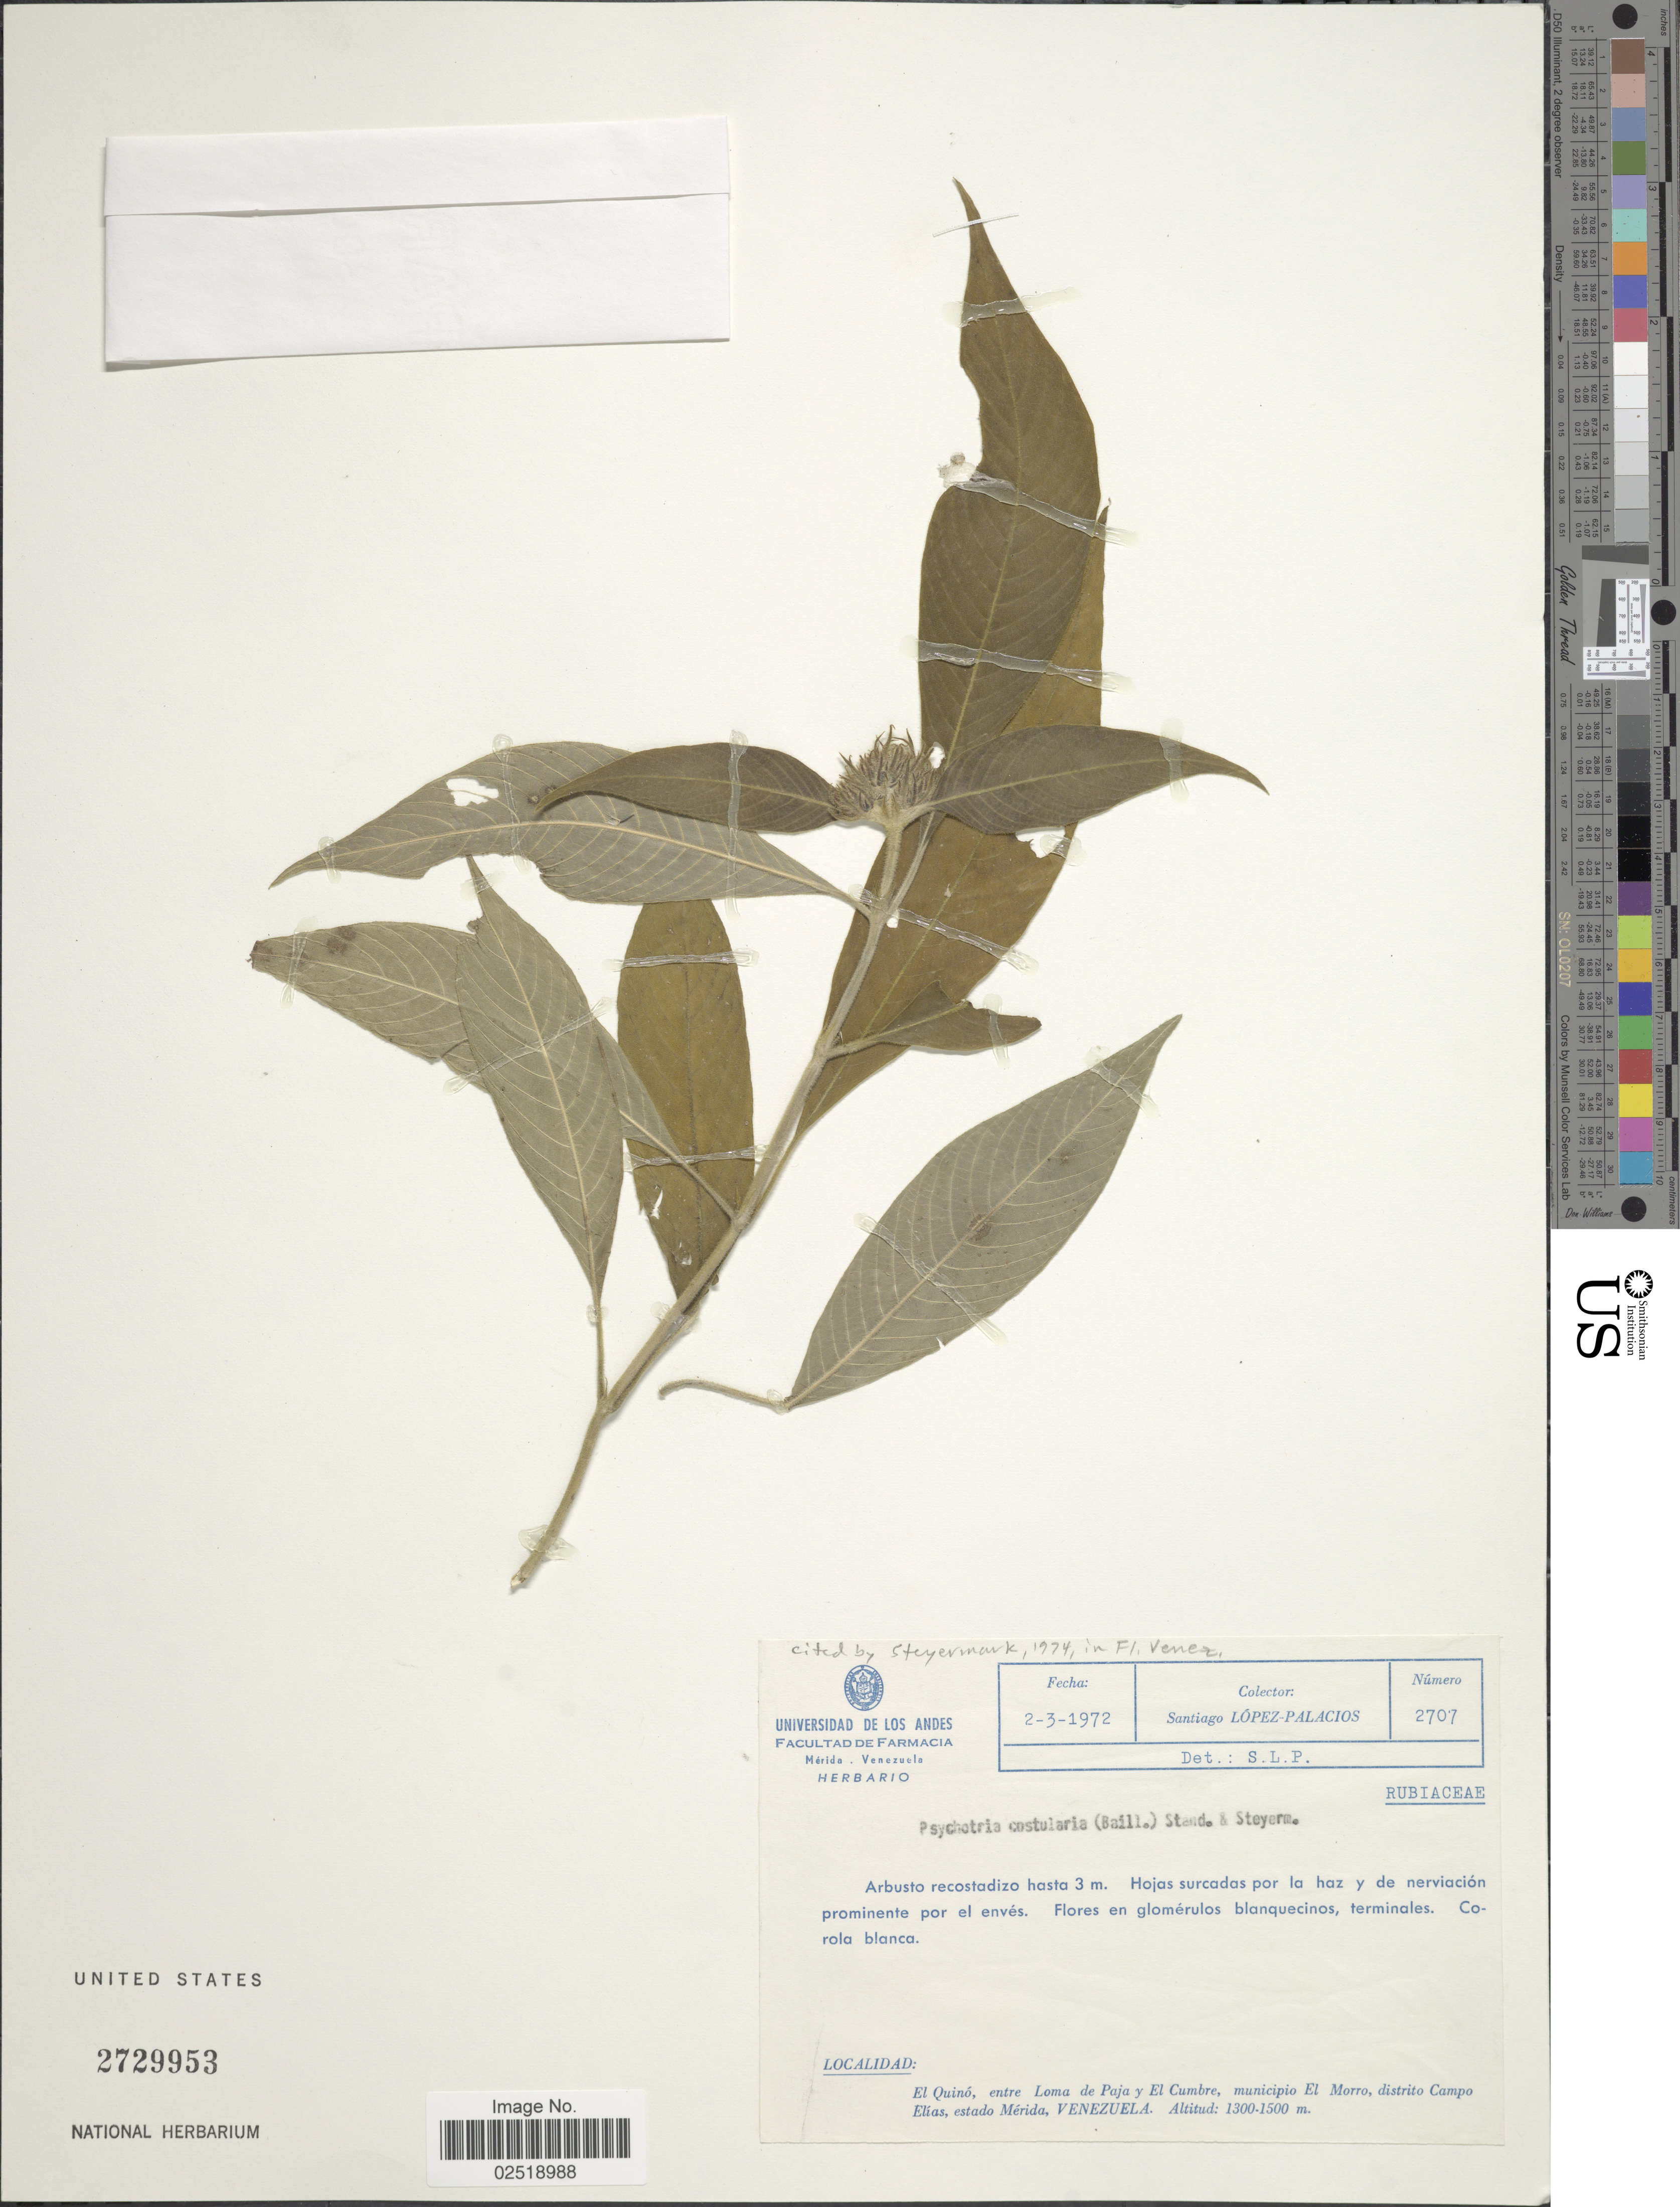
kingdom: Plantae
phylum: Tracheophyta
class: Magnoliopsida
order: Gentianales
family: Rubiaceae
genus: Psychotria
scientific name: Psychotria costularia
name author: (Baill.) Standl. & Steyerm.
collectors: S. López-Palacios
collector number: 2707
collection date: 1972-03-02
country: Venezuela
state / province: Mérida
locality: El Quinó, entre Loma de Paja y El Cumbre, municipio El Morro, distrito Campo Elías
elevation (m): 1300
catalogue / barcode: US 2729953